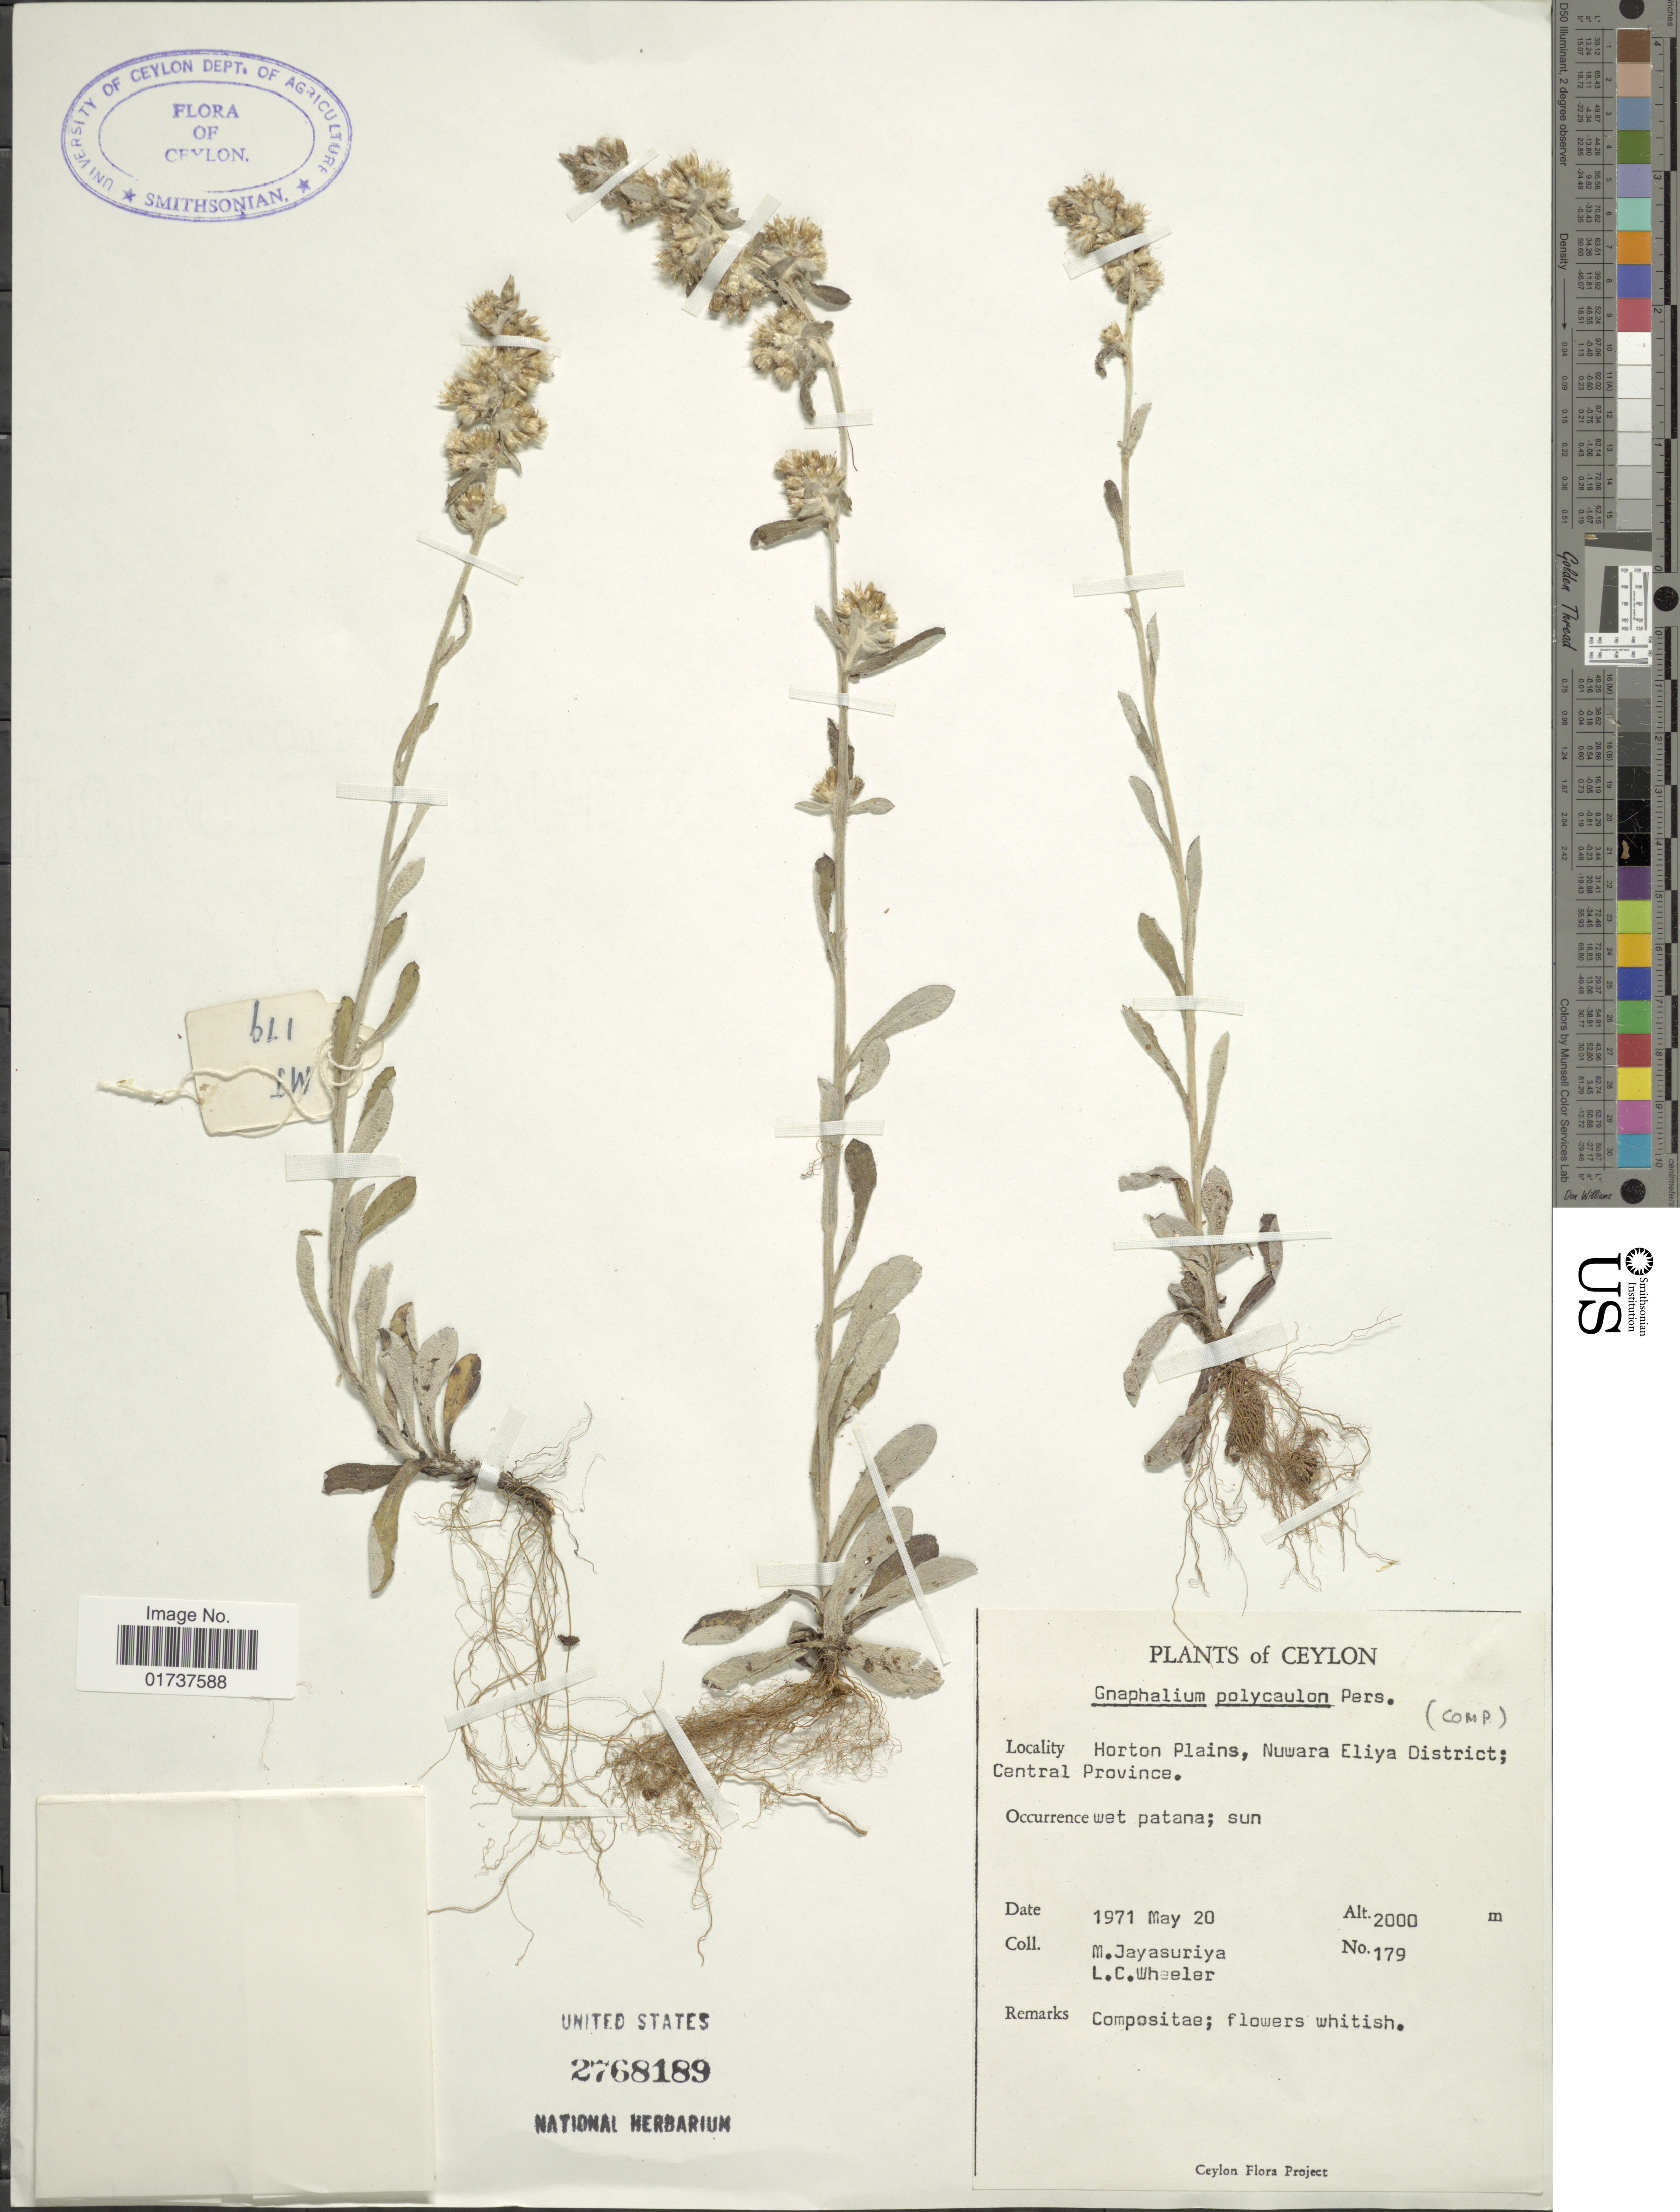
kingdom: Plantae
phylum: Tracheophyta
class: Magnoliopsida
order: Asterales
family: Asteraceae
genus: Gnaphalium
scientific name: Gnaphalium polycaulon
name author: Pers.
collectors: M. Jayasuria & L. C. Wheeler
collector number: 179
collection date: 1971-05-20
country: Sri Lanka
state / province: Central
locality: Ceylon, Horton Plains, Nuwara Eliya District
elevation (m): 2000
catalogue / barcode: US 2768189